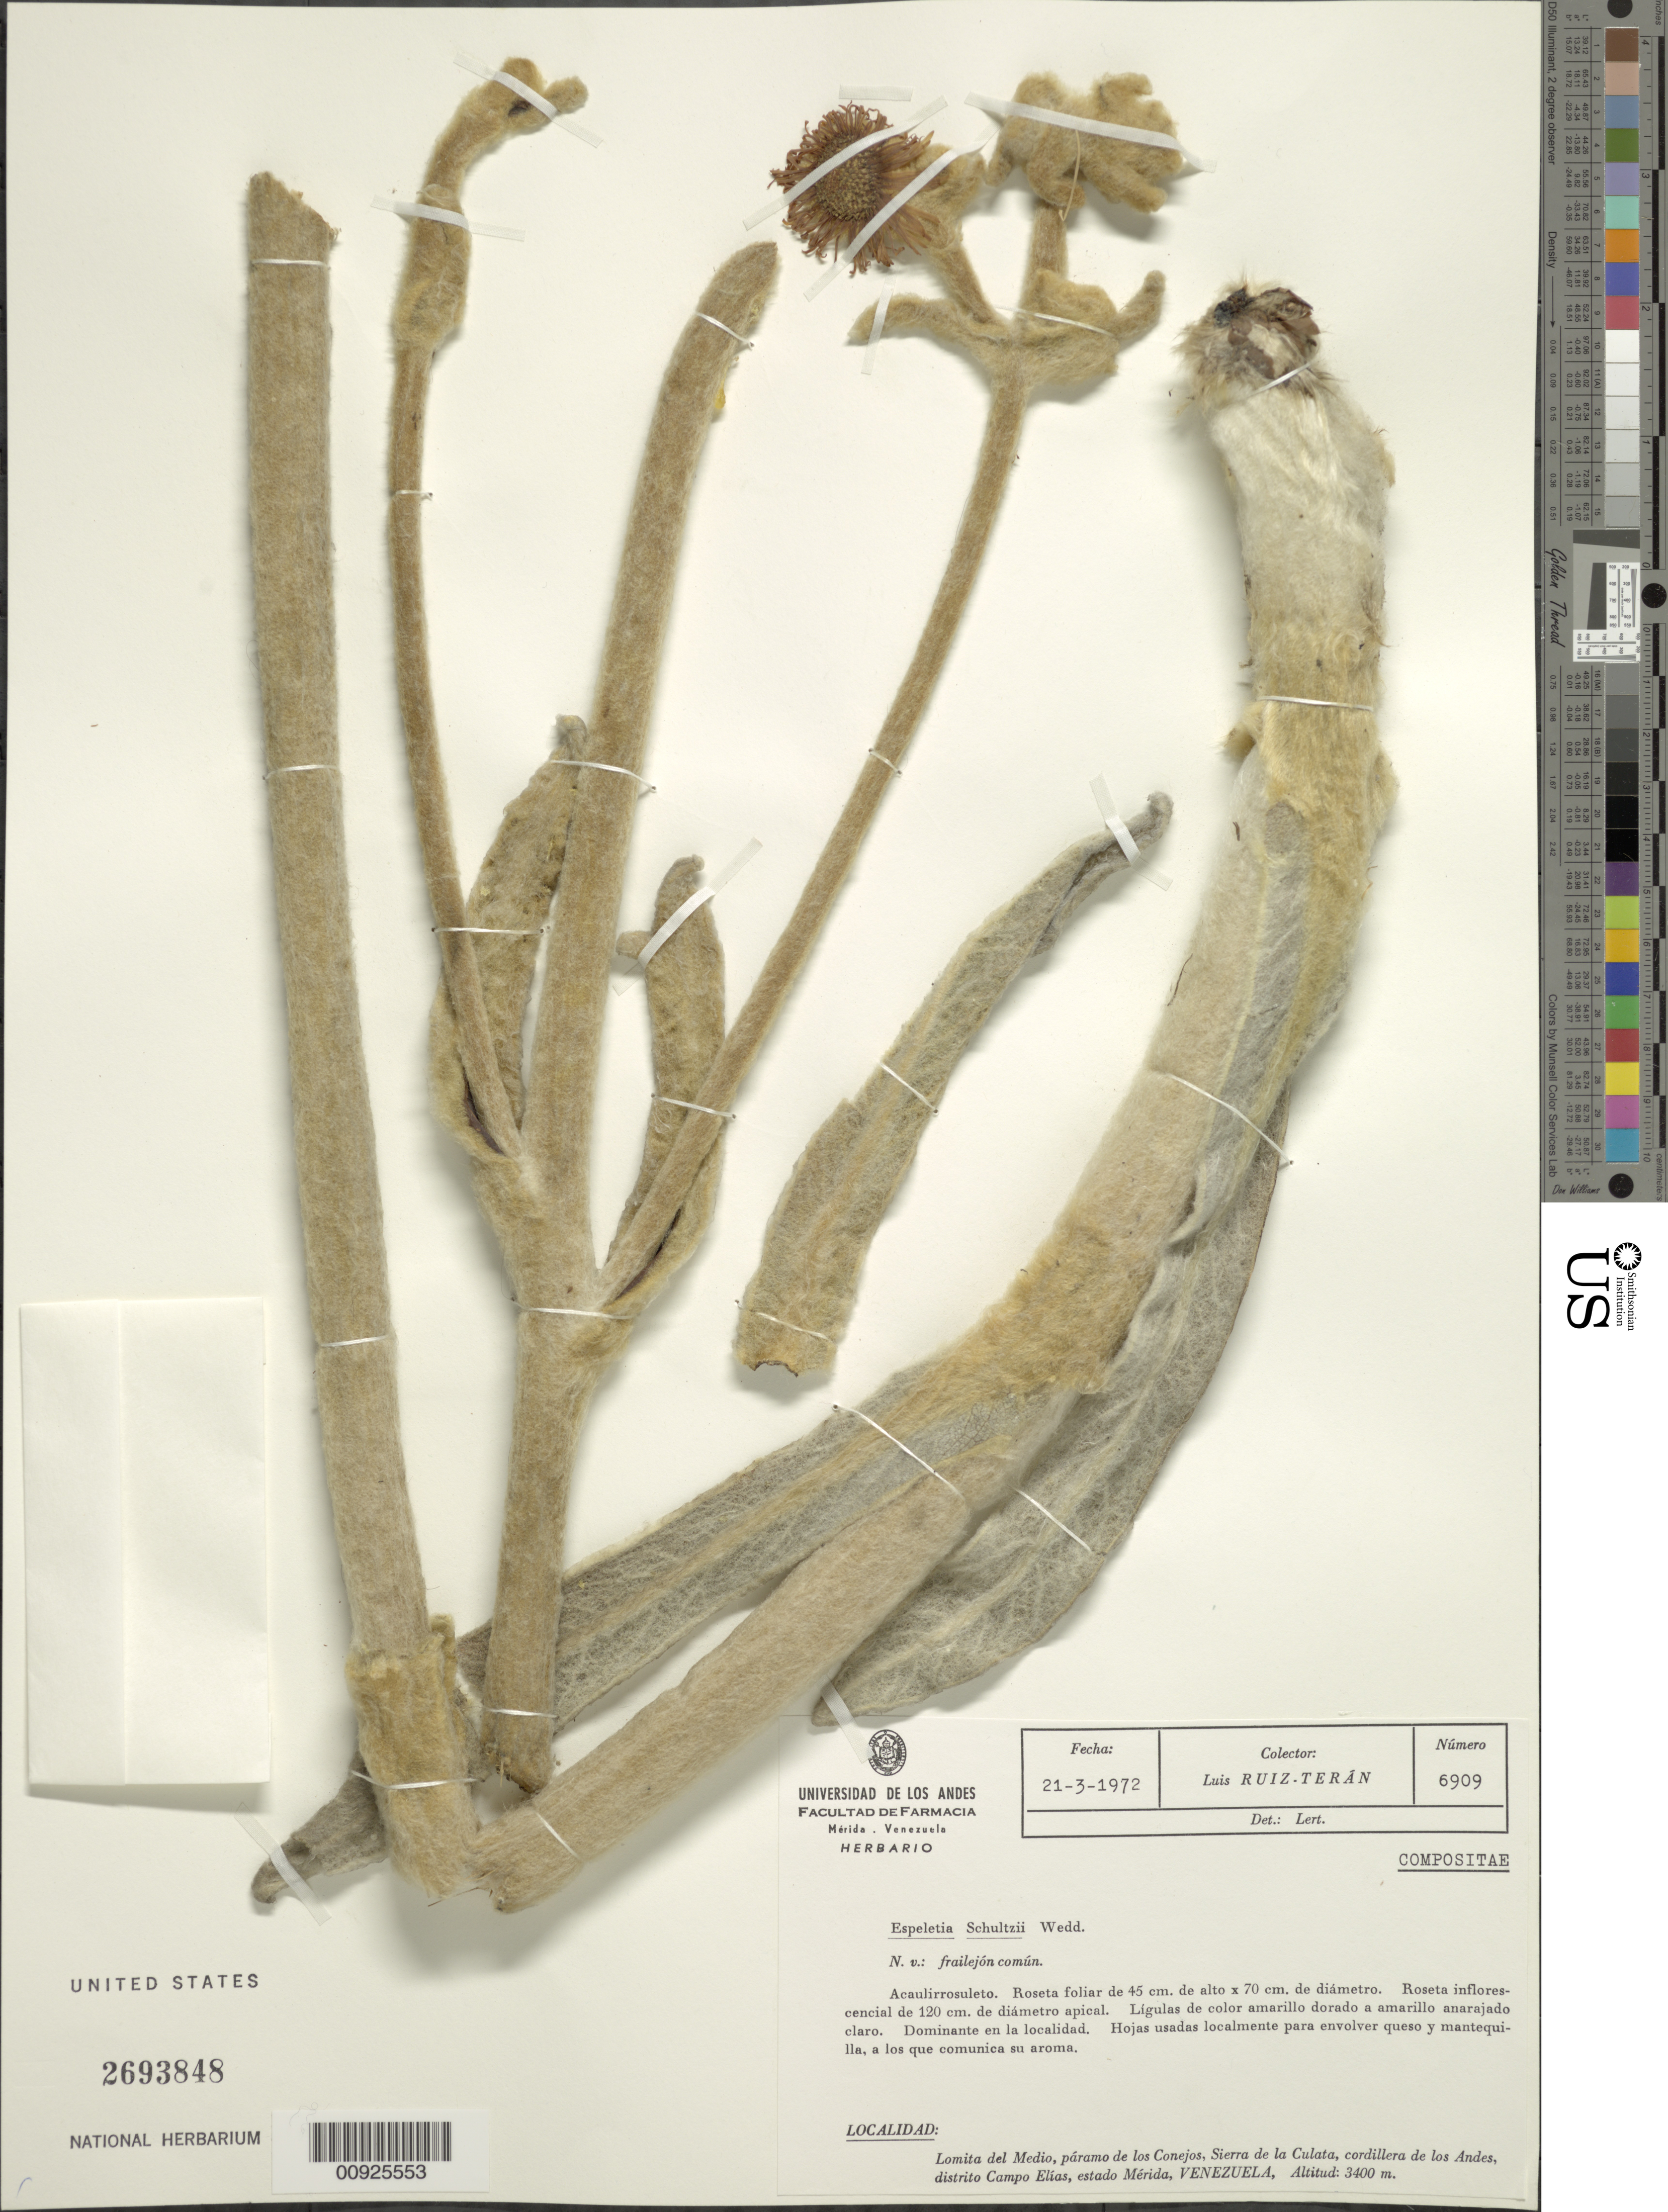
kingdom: Plantae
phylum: Tracheophyta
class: Magnoliopsida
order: Asterales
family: Asteraceae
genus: Espeletia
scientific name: Espeletia schultzii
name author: Wedd.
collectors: L. E. Ruíz-Terán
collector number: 6909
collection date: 1972-03-21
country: Venezuela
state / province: Mérida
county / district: Campo Elías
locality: P. de los Conejos. Páramo de los Conejos. Sierra de la Culata.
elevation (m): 3400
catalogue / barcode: US 2693848